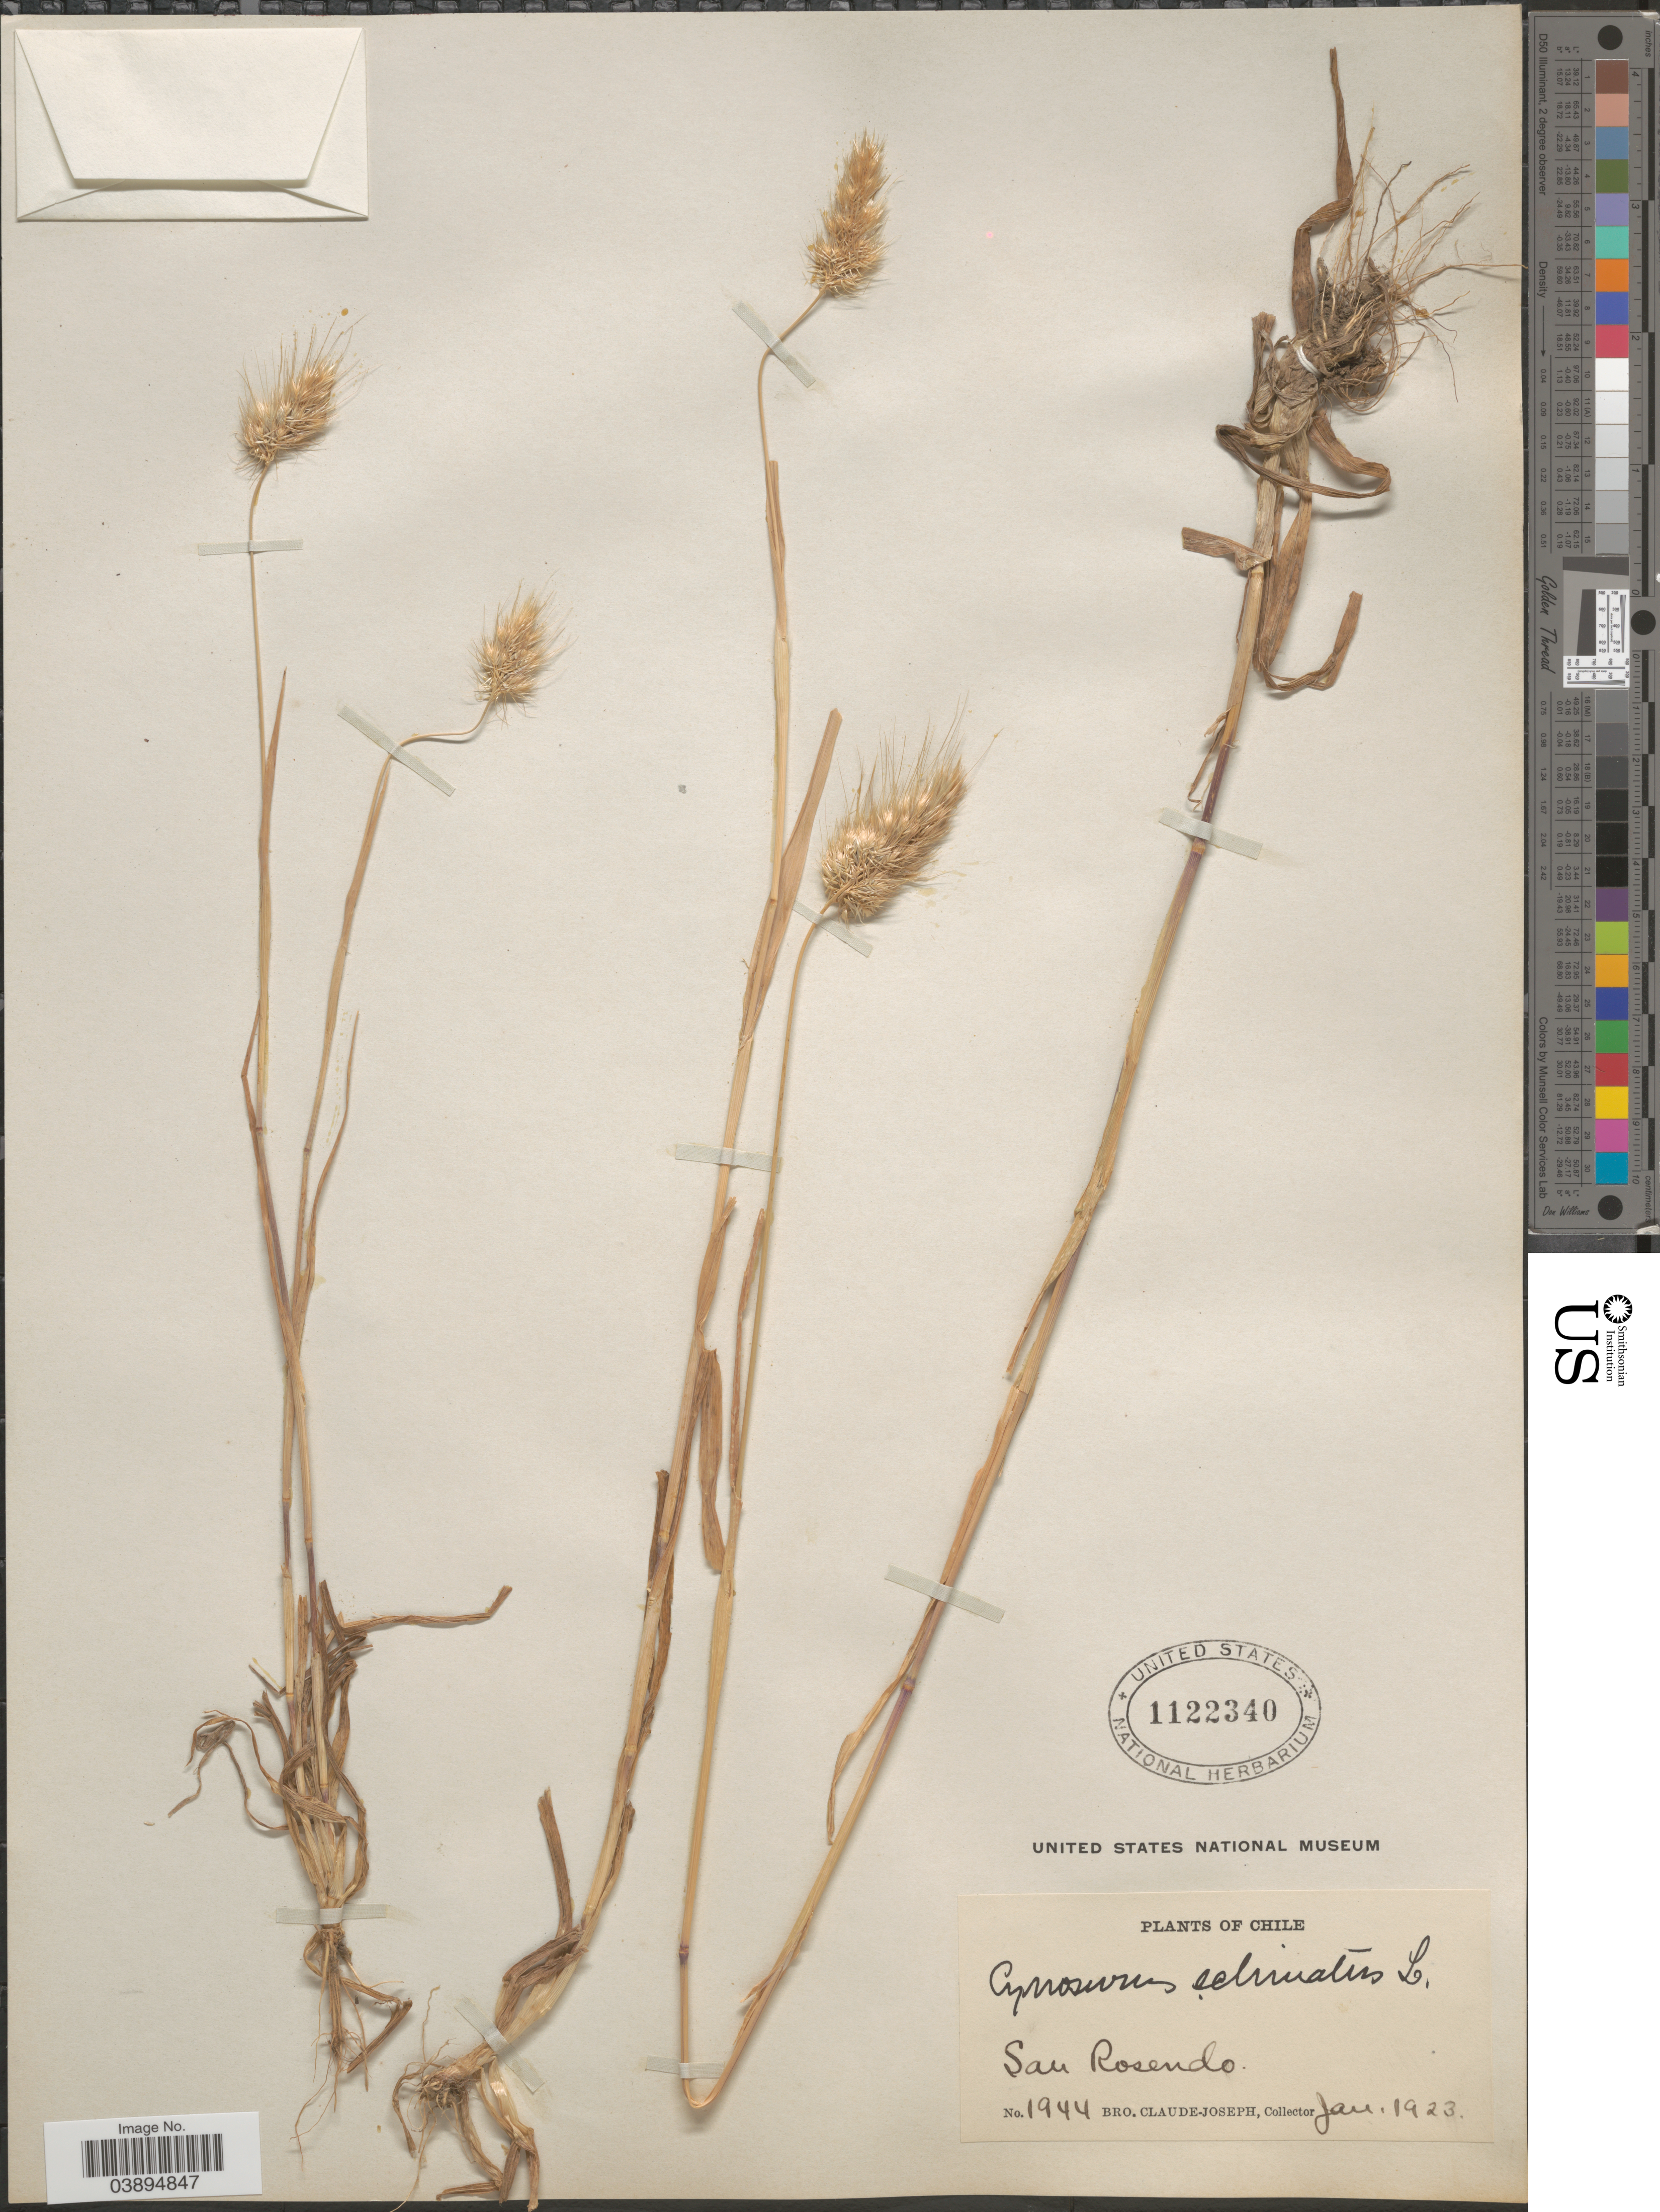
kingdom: Plantae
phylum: Tracheophyta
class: Liliopsida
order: Poales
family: Poaceae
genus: Cynosurus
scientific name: Cynosurus echinatus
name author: L.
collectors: Bro. Claude-Joseph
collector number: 1944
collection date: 1923-01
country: Chile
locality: San Rosendo.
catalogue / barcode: US 1122340